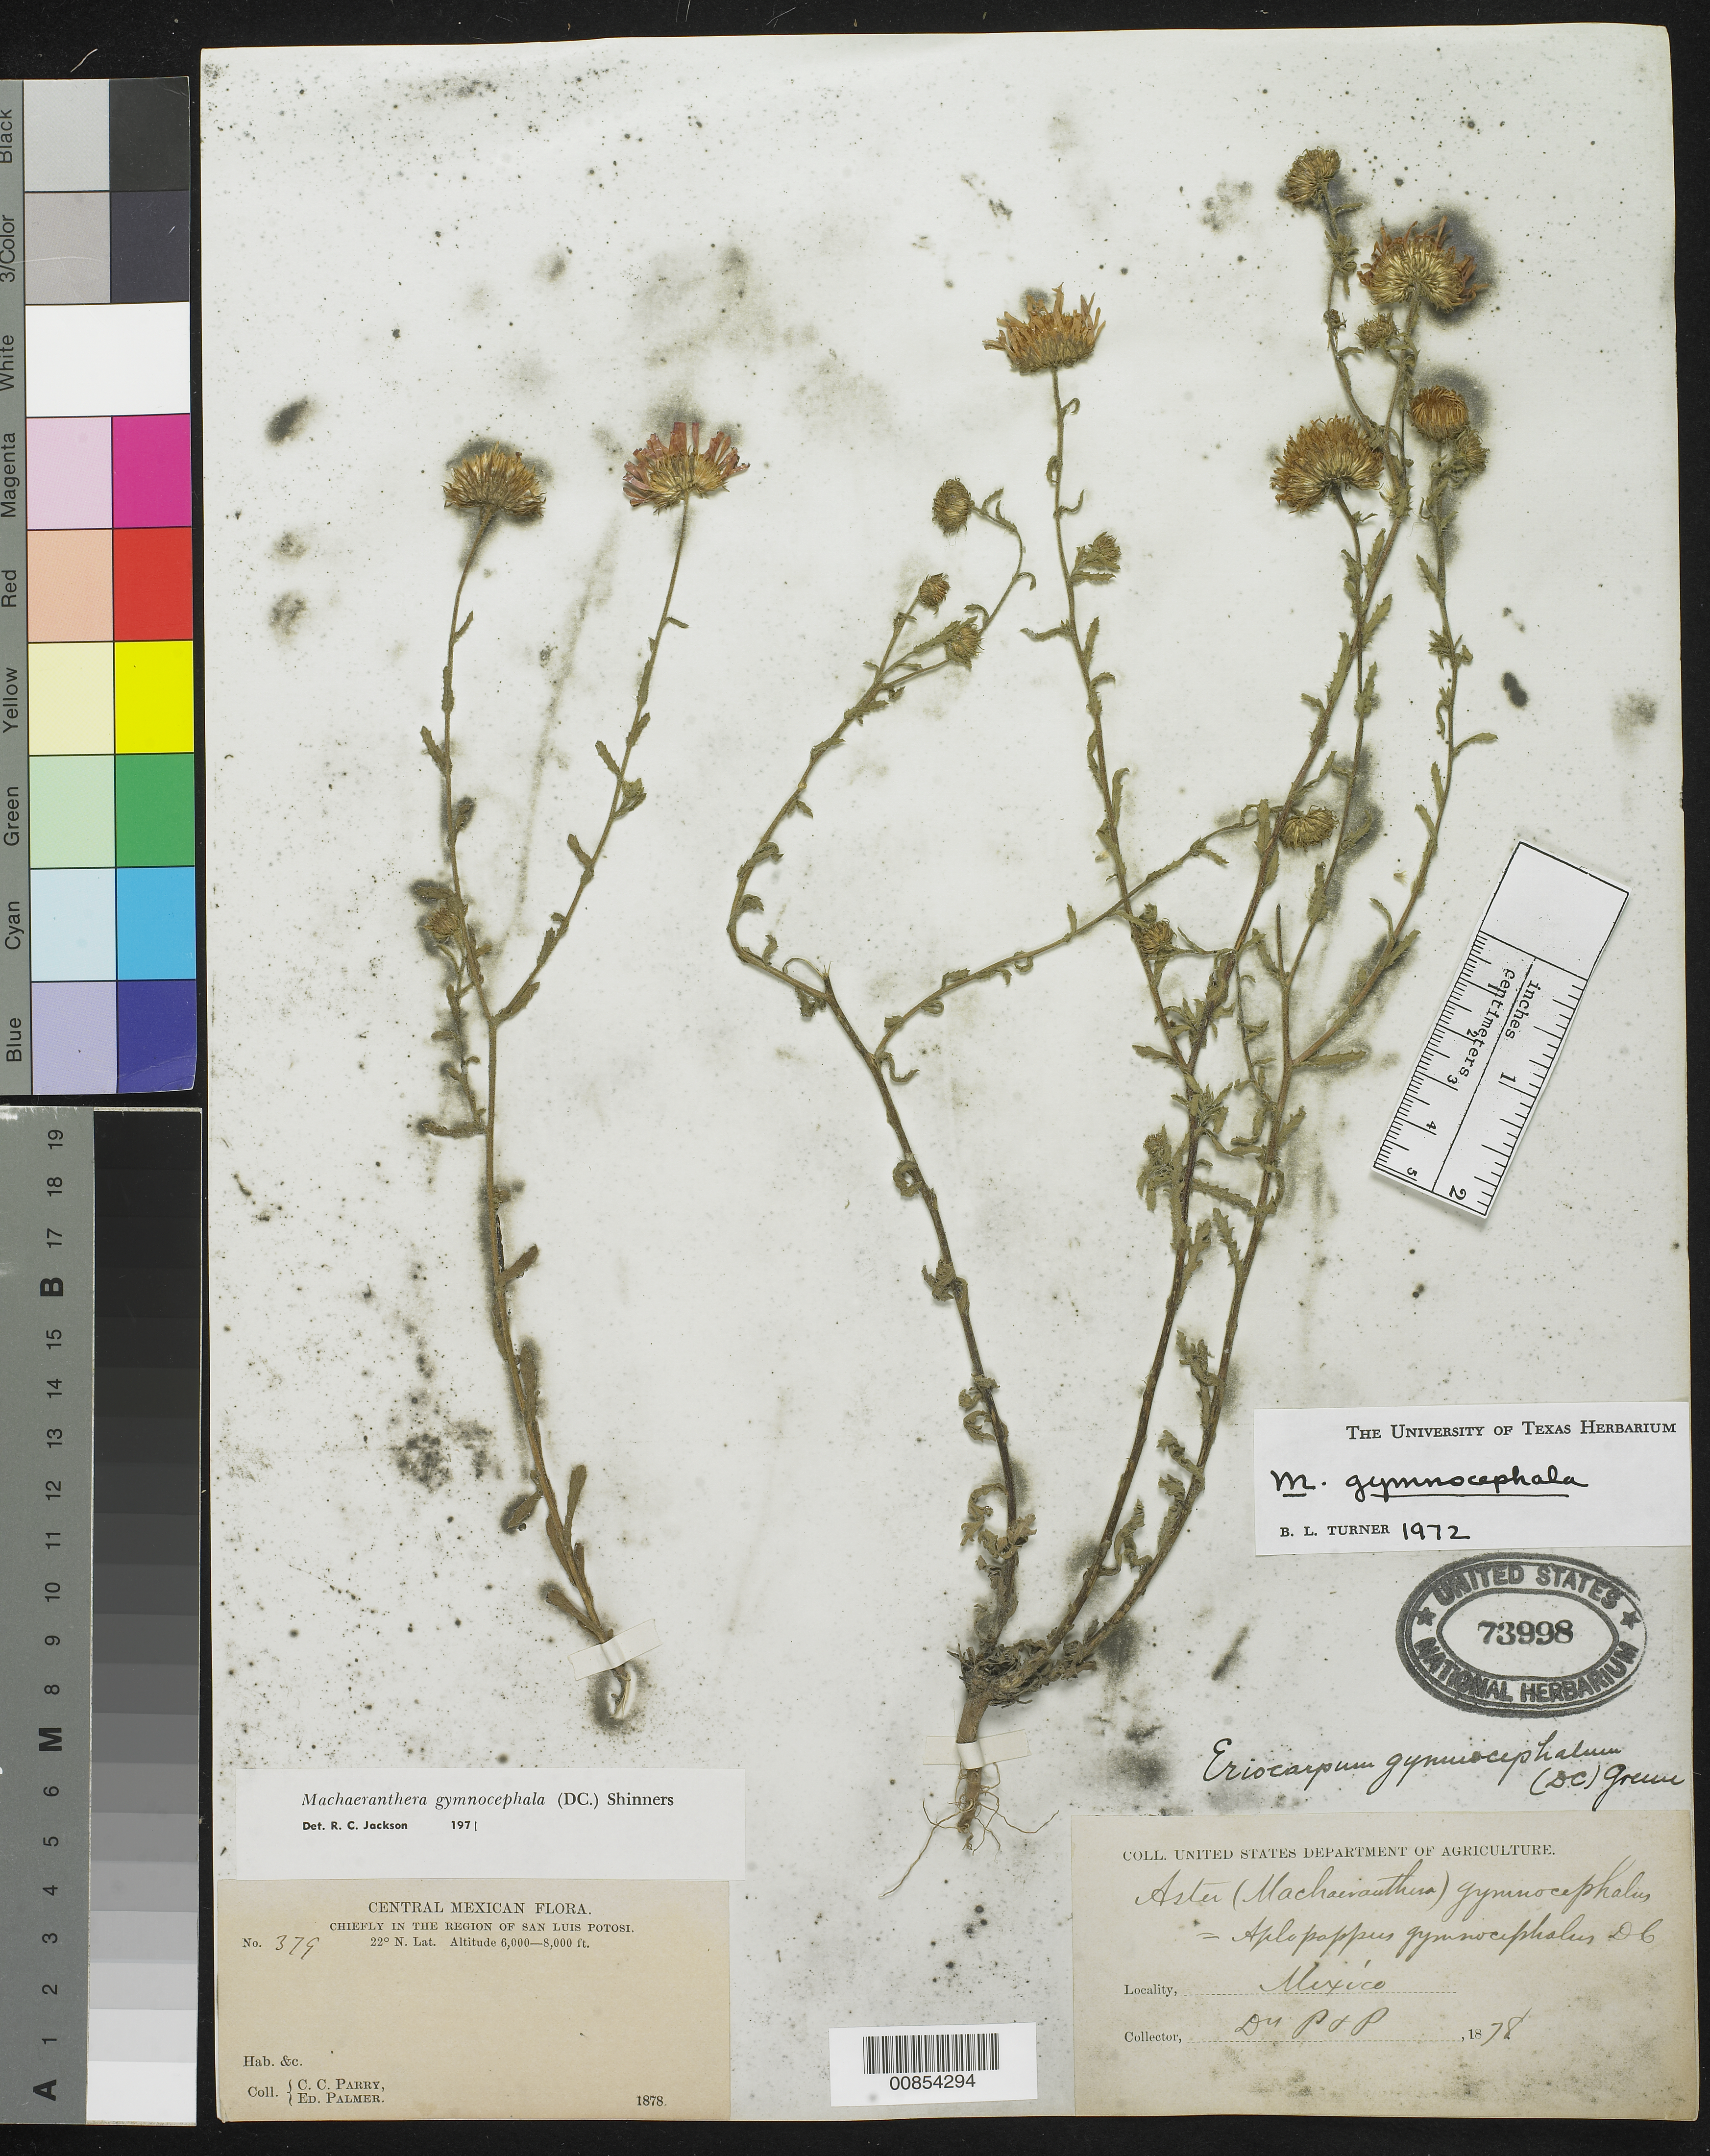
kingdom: Plantae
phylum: Tracheophyta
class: Magnoliopsida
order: Asterales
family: Asteraceae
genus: Machaeranthera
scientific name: Machaeranthera gymnocephala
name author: (DC.) Shinners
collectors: C. C. Parry & E. Palmer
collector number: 379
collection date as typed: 1878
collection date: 1878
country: Mexico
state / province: San Luis Potosí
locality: Chiefly in the region of San Luis Potosí.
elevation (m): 1829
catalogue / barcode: US 73998